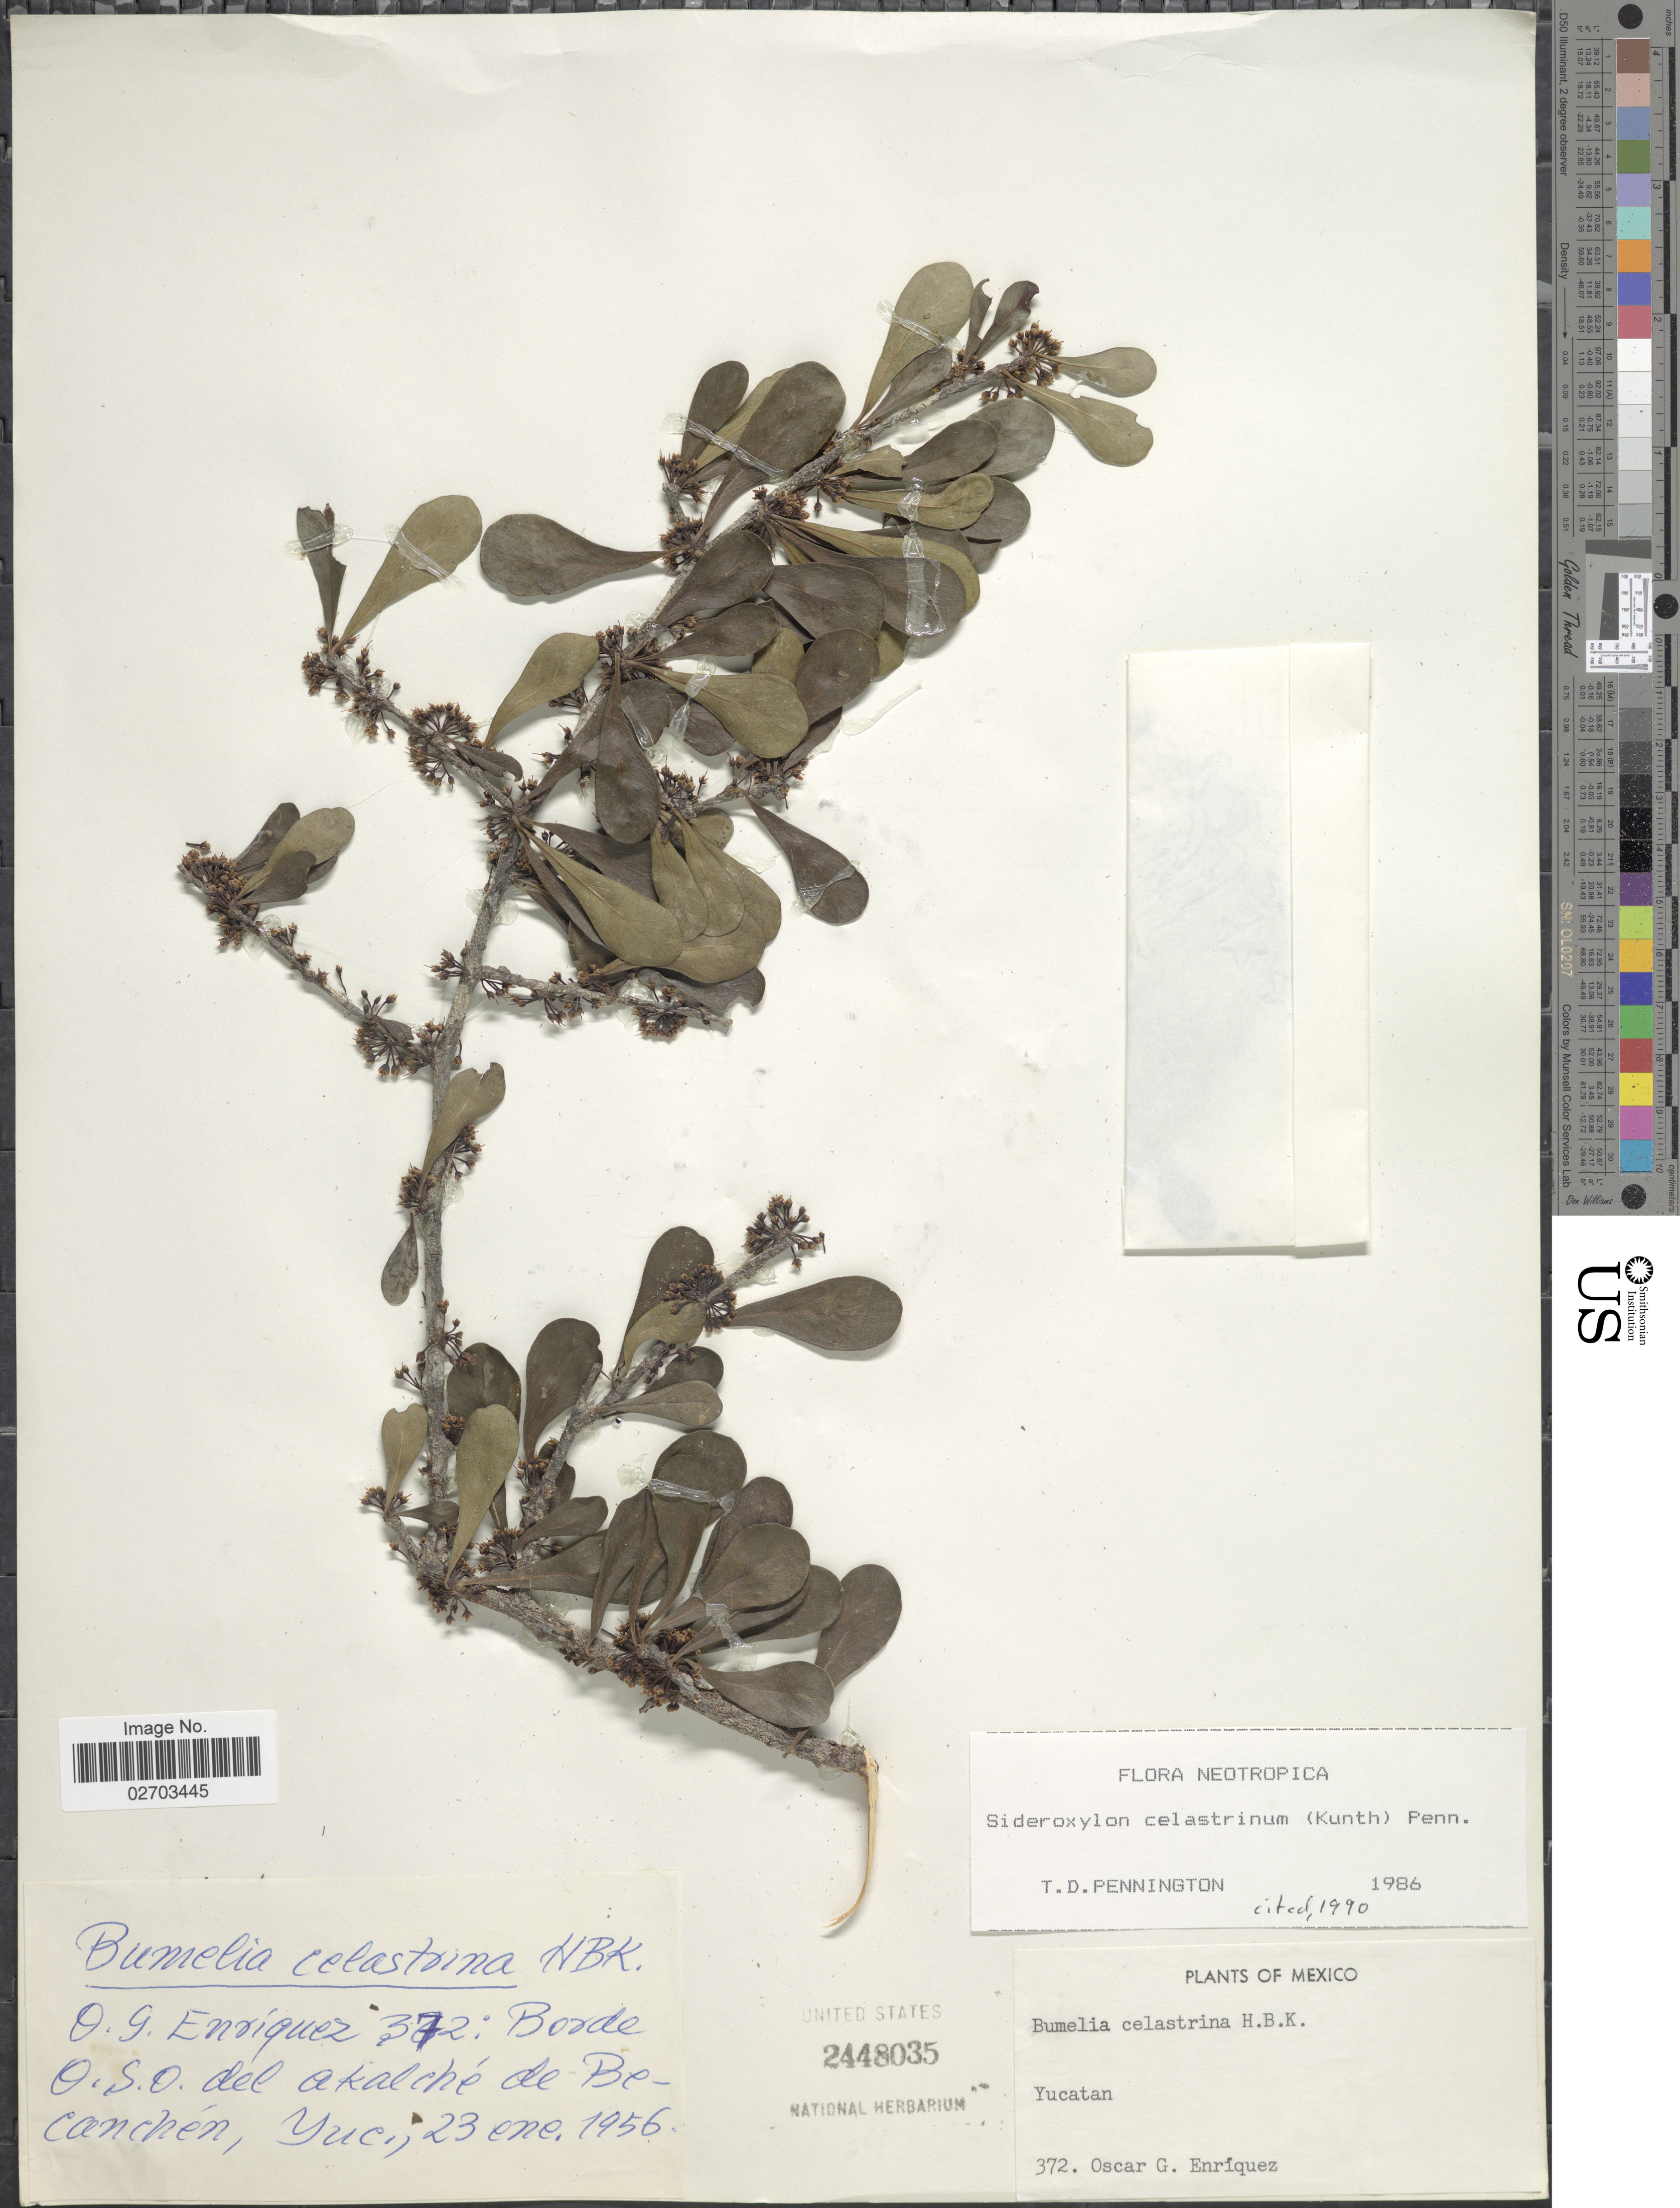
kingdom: Plantae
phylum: Tracheophyta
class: Magnoliopsida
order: Ericales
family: Sapotaceae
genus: Sideroxylon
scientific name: Sideroxylon celastrinum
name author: (Kunth) T.D. Penn.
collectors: O. Enriquez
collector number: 372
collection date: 1956-01-23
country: Mexico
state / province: Yucatán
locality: Borde O.S.O del Akalche de Becanchen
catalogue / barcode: US 2448035